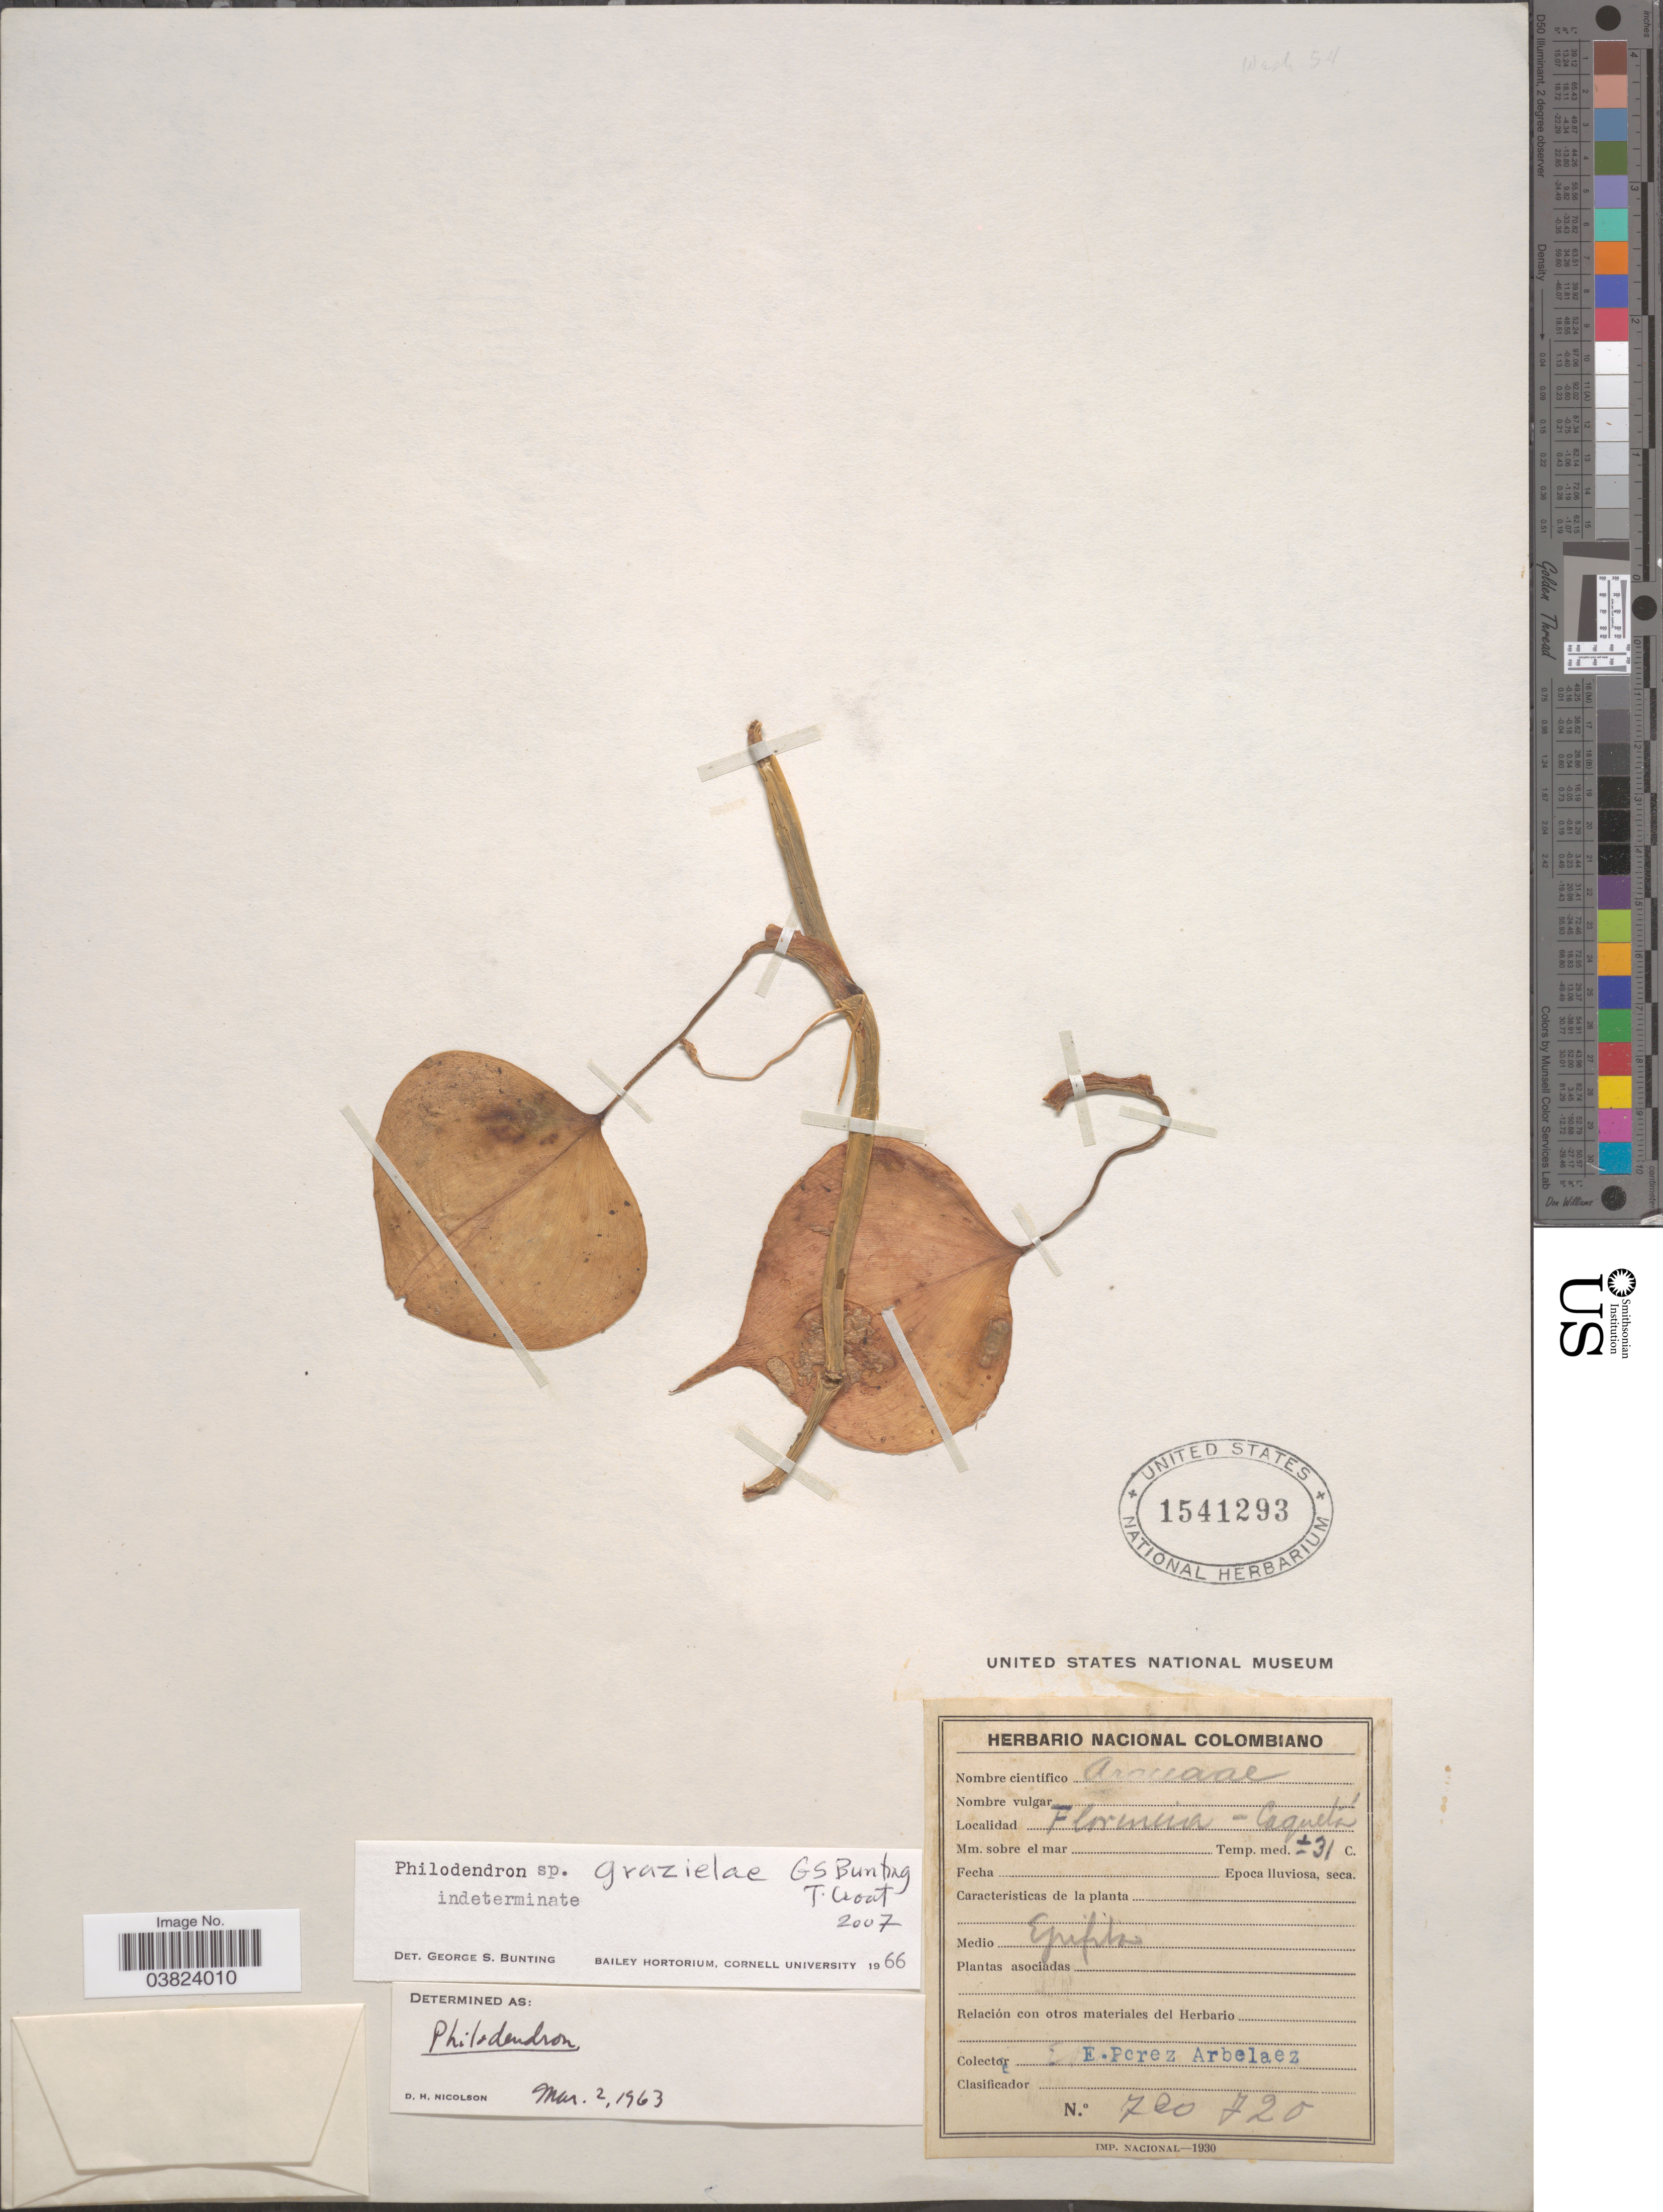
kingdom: Plantae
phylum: Tracheophyta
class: Liliopsida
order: Alismatales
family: Araceae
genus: Philodendron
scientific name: Philodendron grazielae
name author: G.S. Bunting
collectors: E. Pérez Arbeláez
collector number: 720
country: Colombia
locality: Florencia - Caquetá.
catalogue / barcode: US 1541293